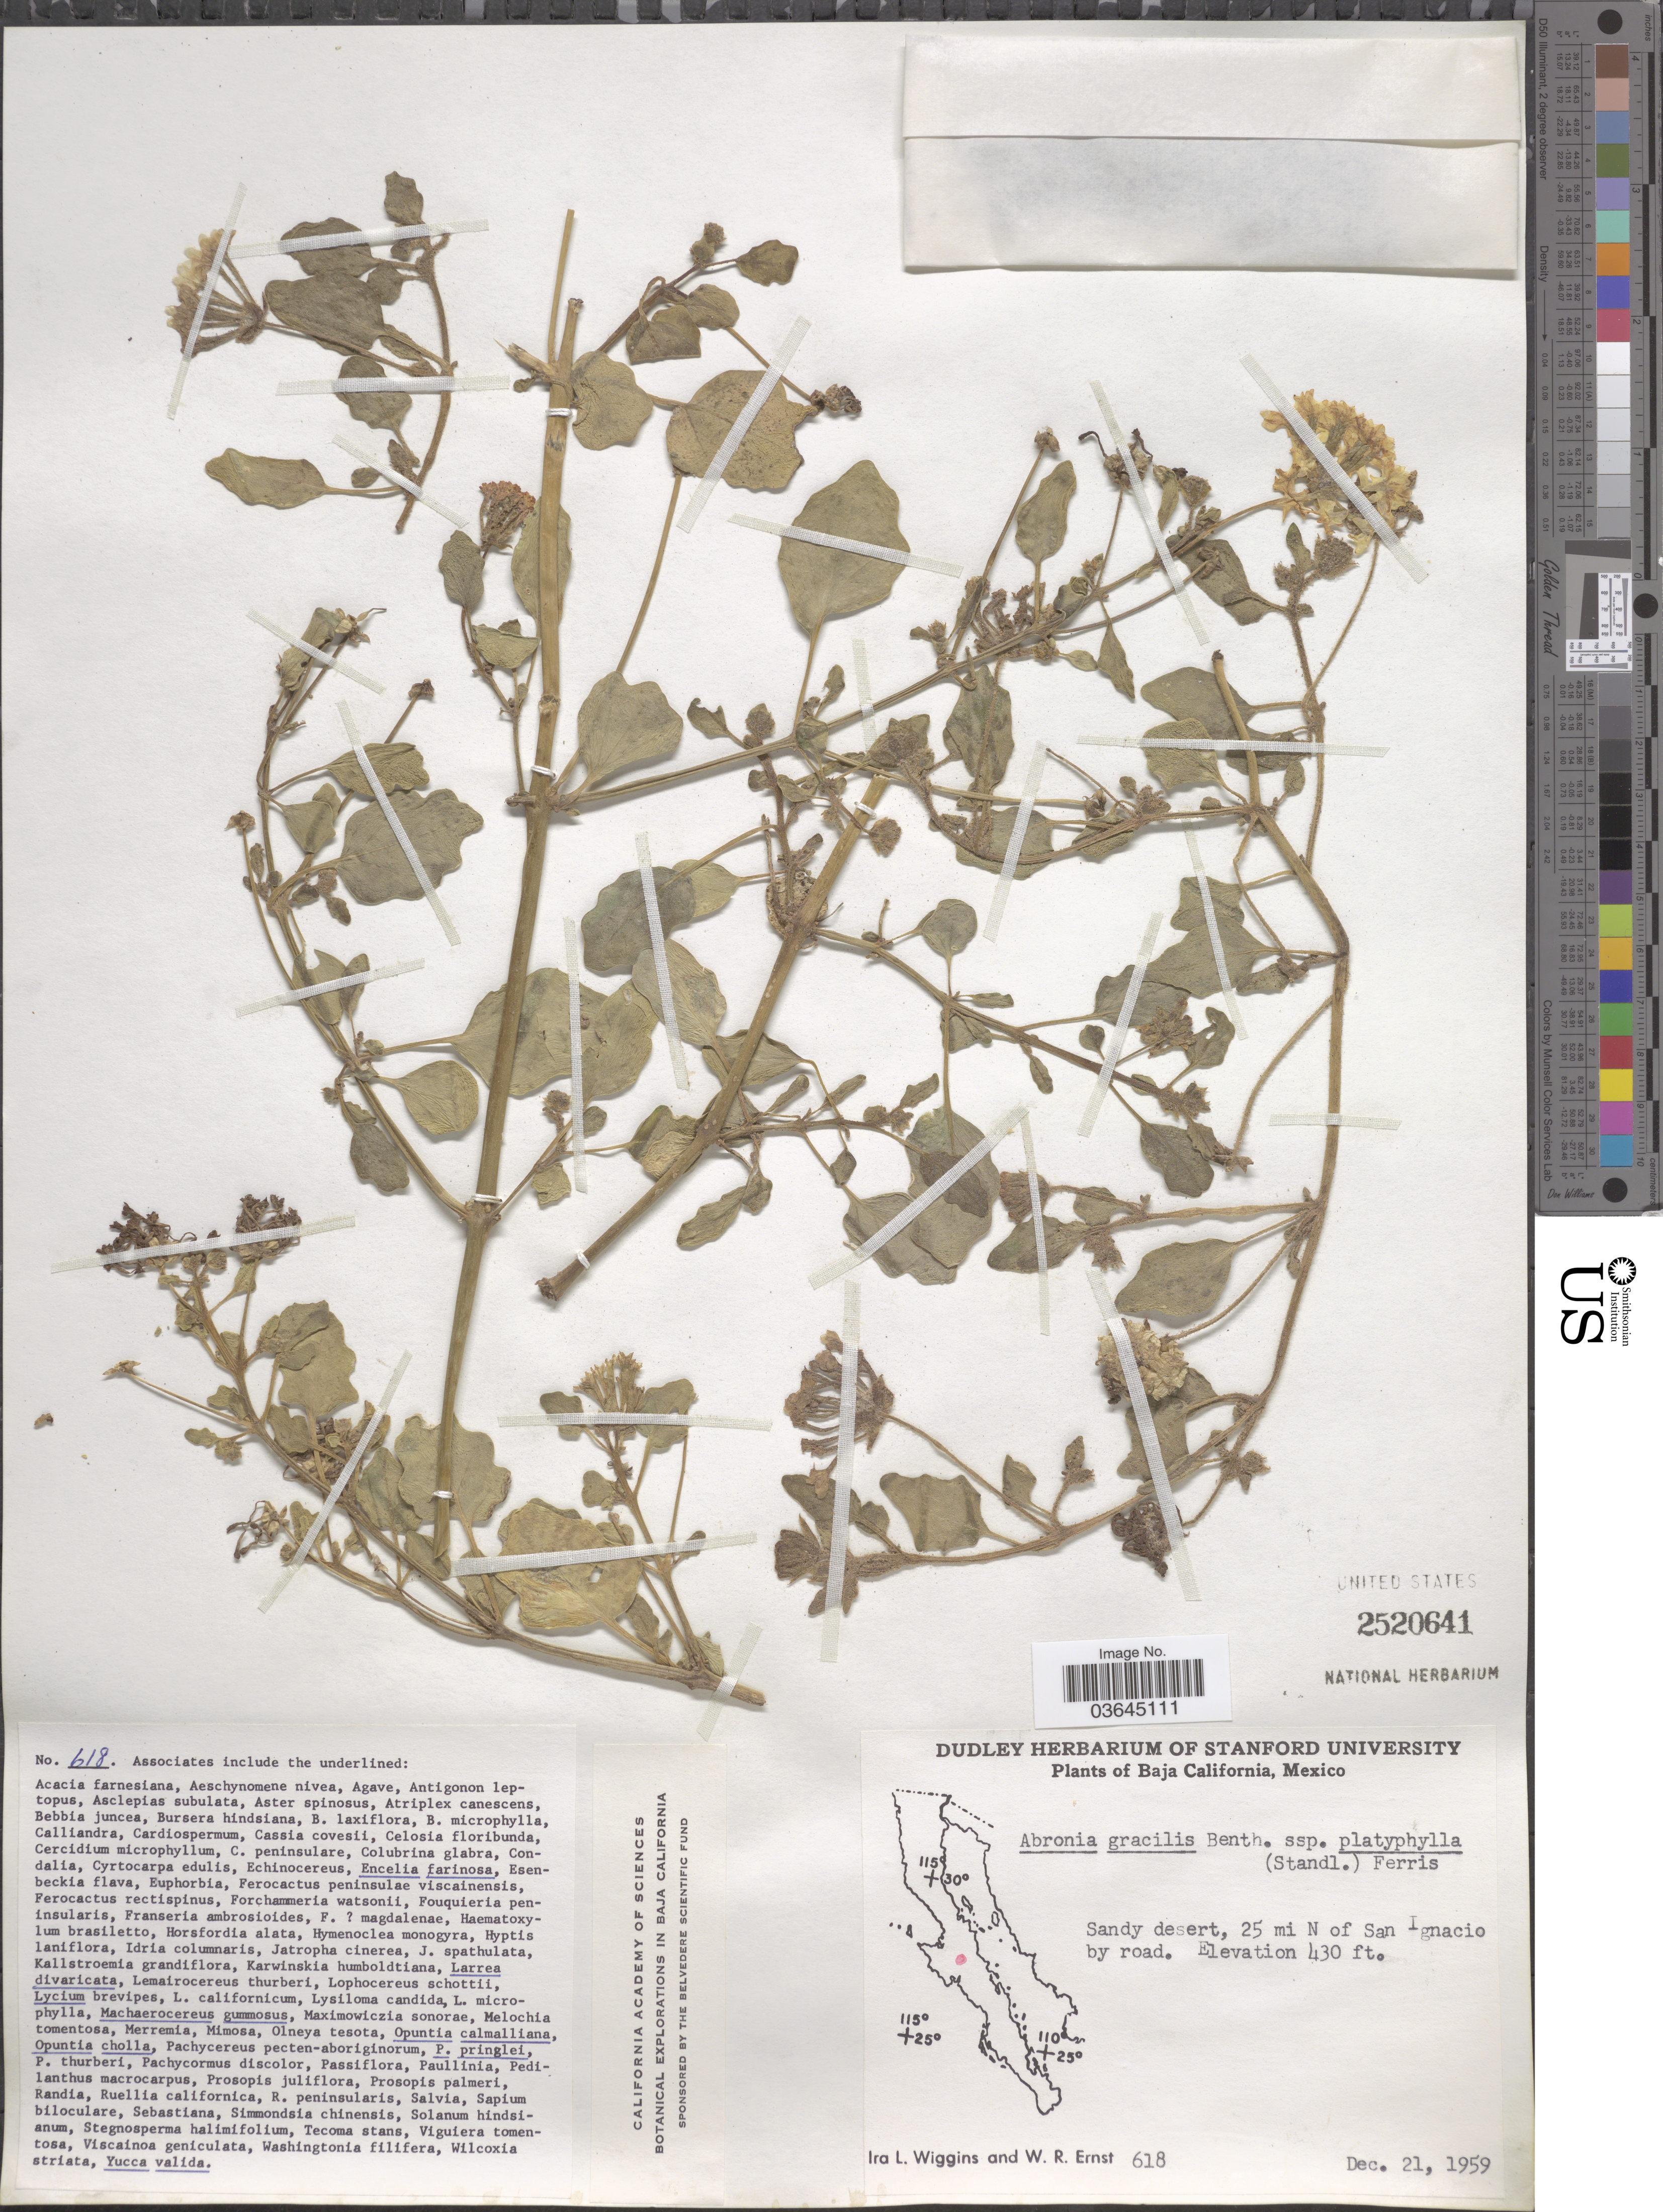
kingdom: Plantae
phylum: Tracheophyta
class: Magnoliopsida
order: Caryophyllales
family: Nyctaginaceae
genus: Abronia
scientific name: Abronia gracilis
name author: Benth.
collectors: I. L. Wiggins & W. R. Ernst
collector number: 618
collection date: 1959-12-21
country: Mexico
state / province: Baja California Sur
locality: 25 mi N of San Ignacio by road.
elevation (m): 131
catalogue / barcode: US 2520641